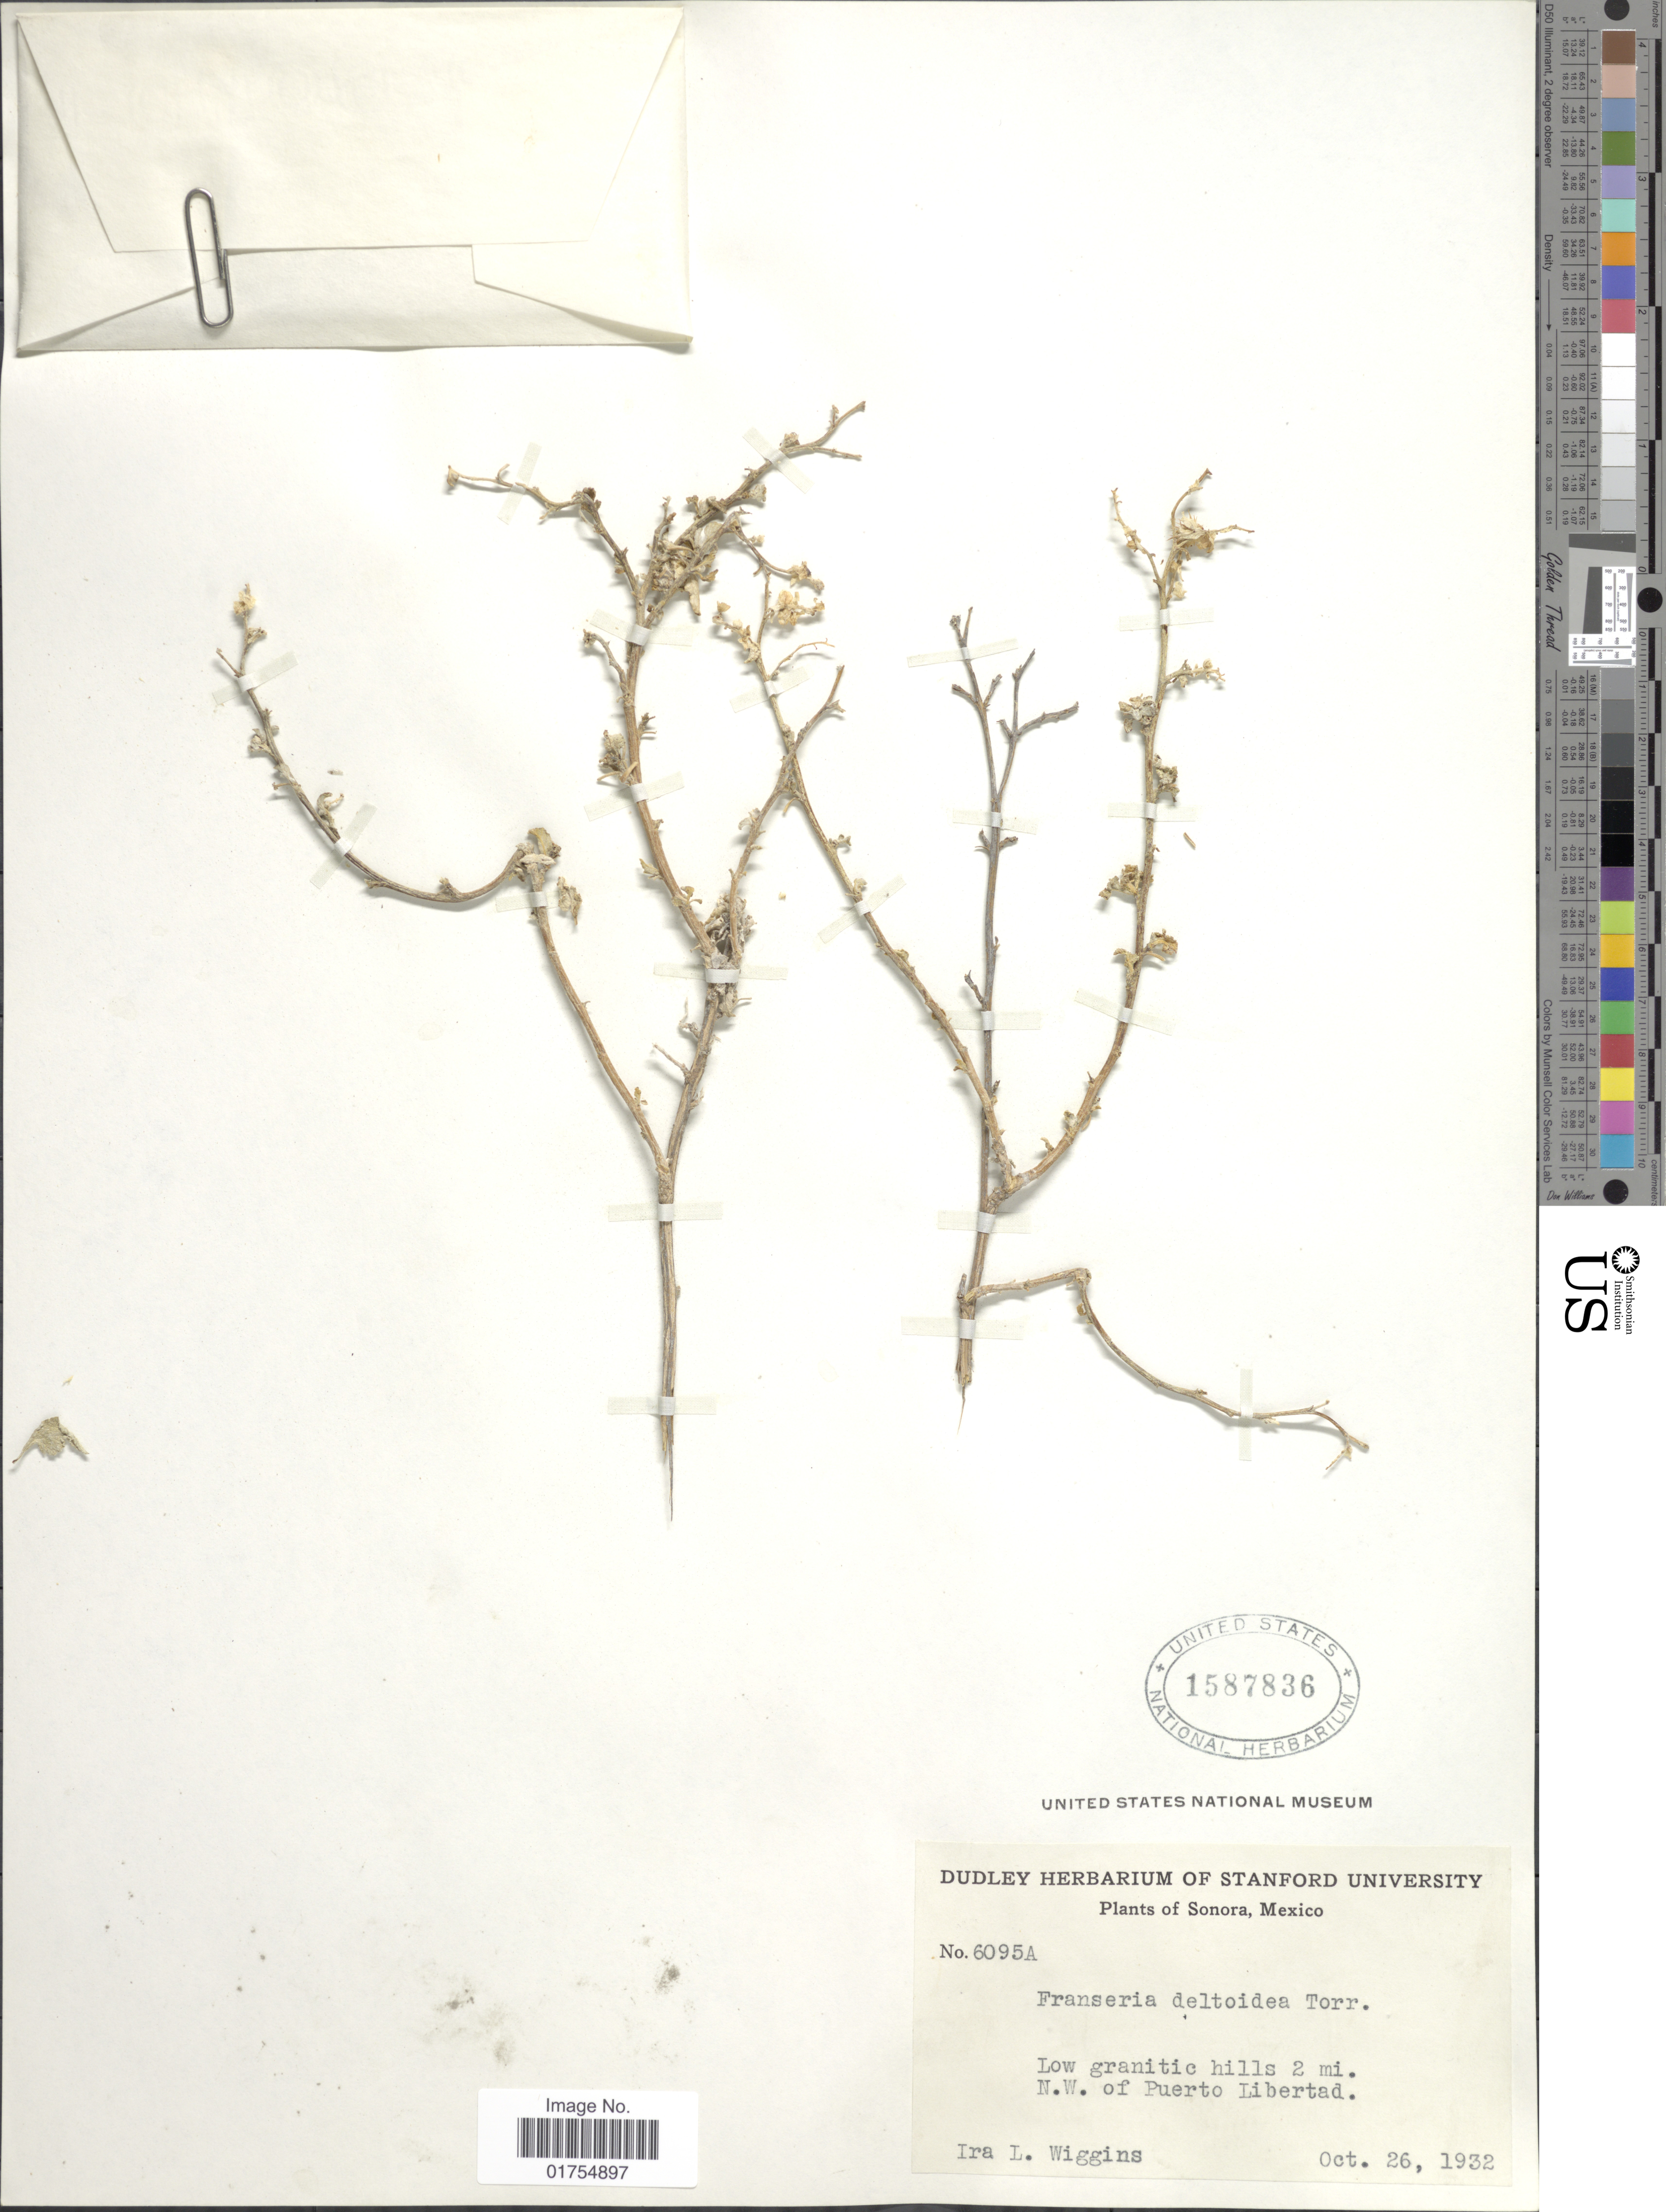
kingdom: Plantae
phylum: Tracheophyta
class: Magnoliopsida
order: Asterales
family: Asteraceae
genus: Franseria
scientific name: Franseria deltoidea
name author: Torr.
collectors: I. L. Wiggins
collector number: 6095A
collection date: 1932-10-26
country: Mexico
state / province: Sonora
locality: Hills 2 mi. N.W. of Puerto Libertad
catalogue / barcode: US 1587836